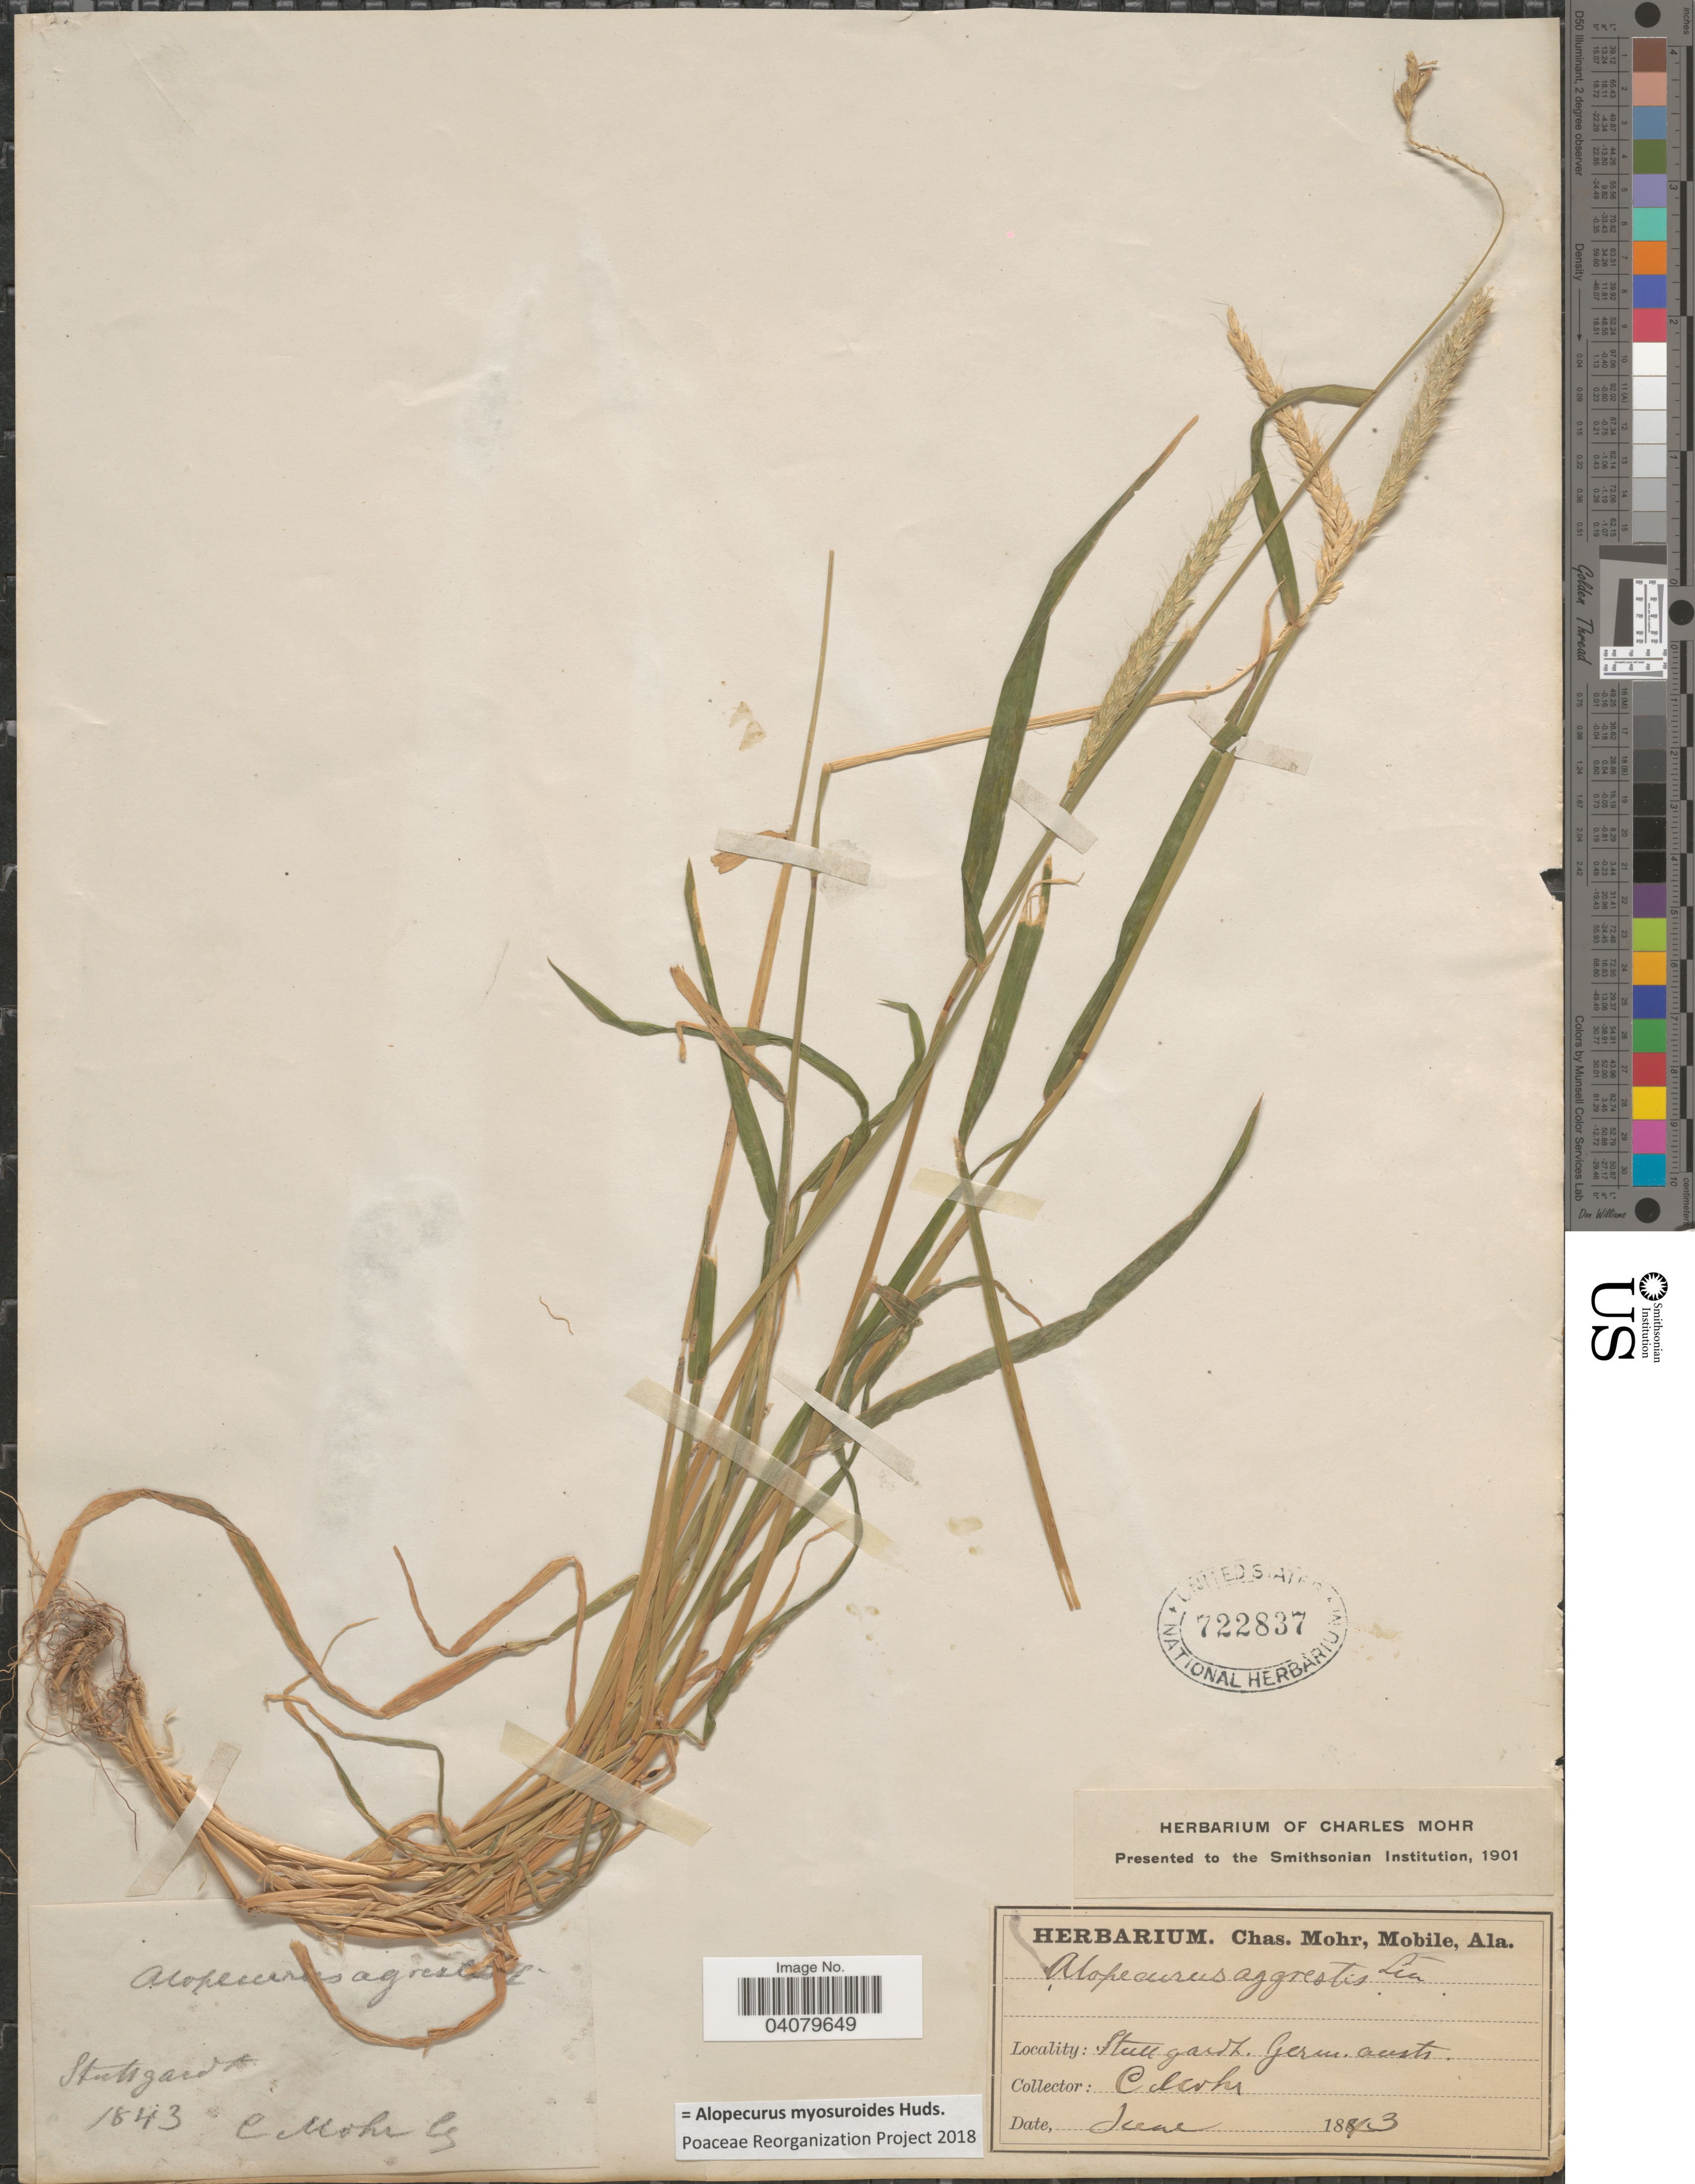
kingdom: Plantae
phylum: Tracheophyta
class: Liliopsida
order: Poales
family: Poaceae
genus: Alopecurus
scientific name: Alopecurus myosuroides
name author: Huds.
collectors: Mohr, C. T. (herbarium)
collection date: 1843-06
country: Germany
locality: Stuttgardt. Germ. austr.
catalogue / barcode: US 722837